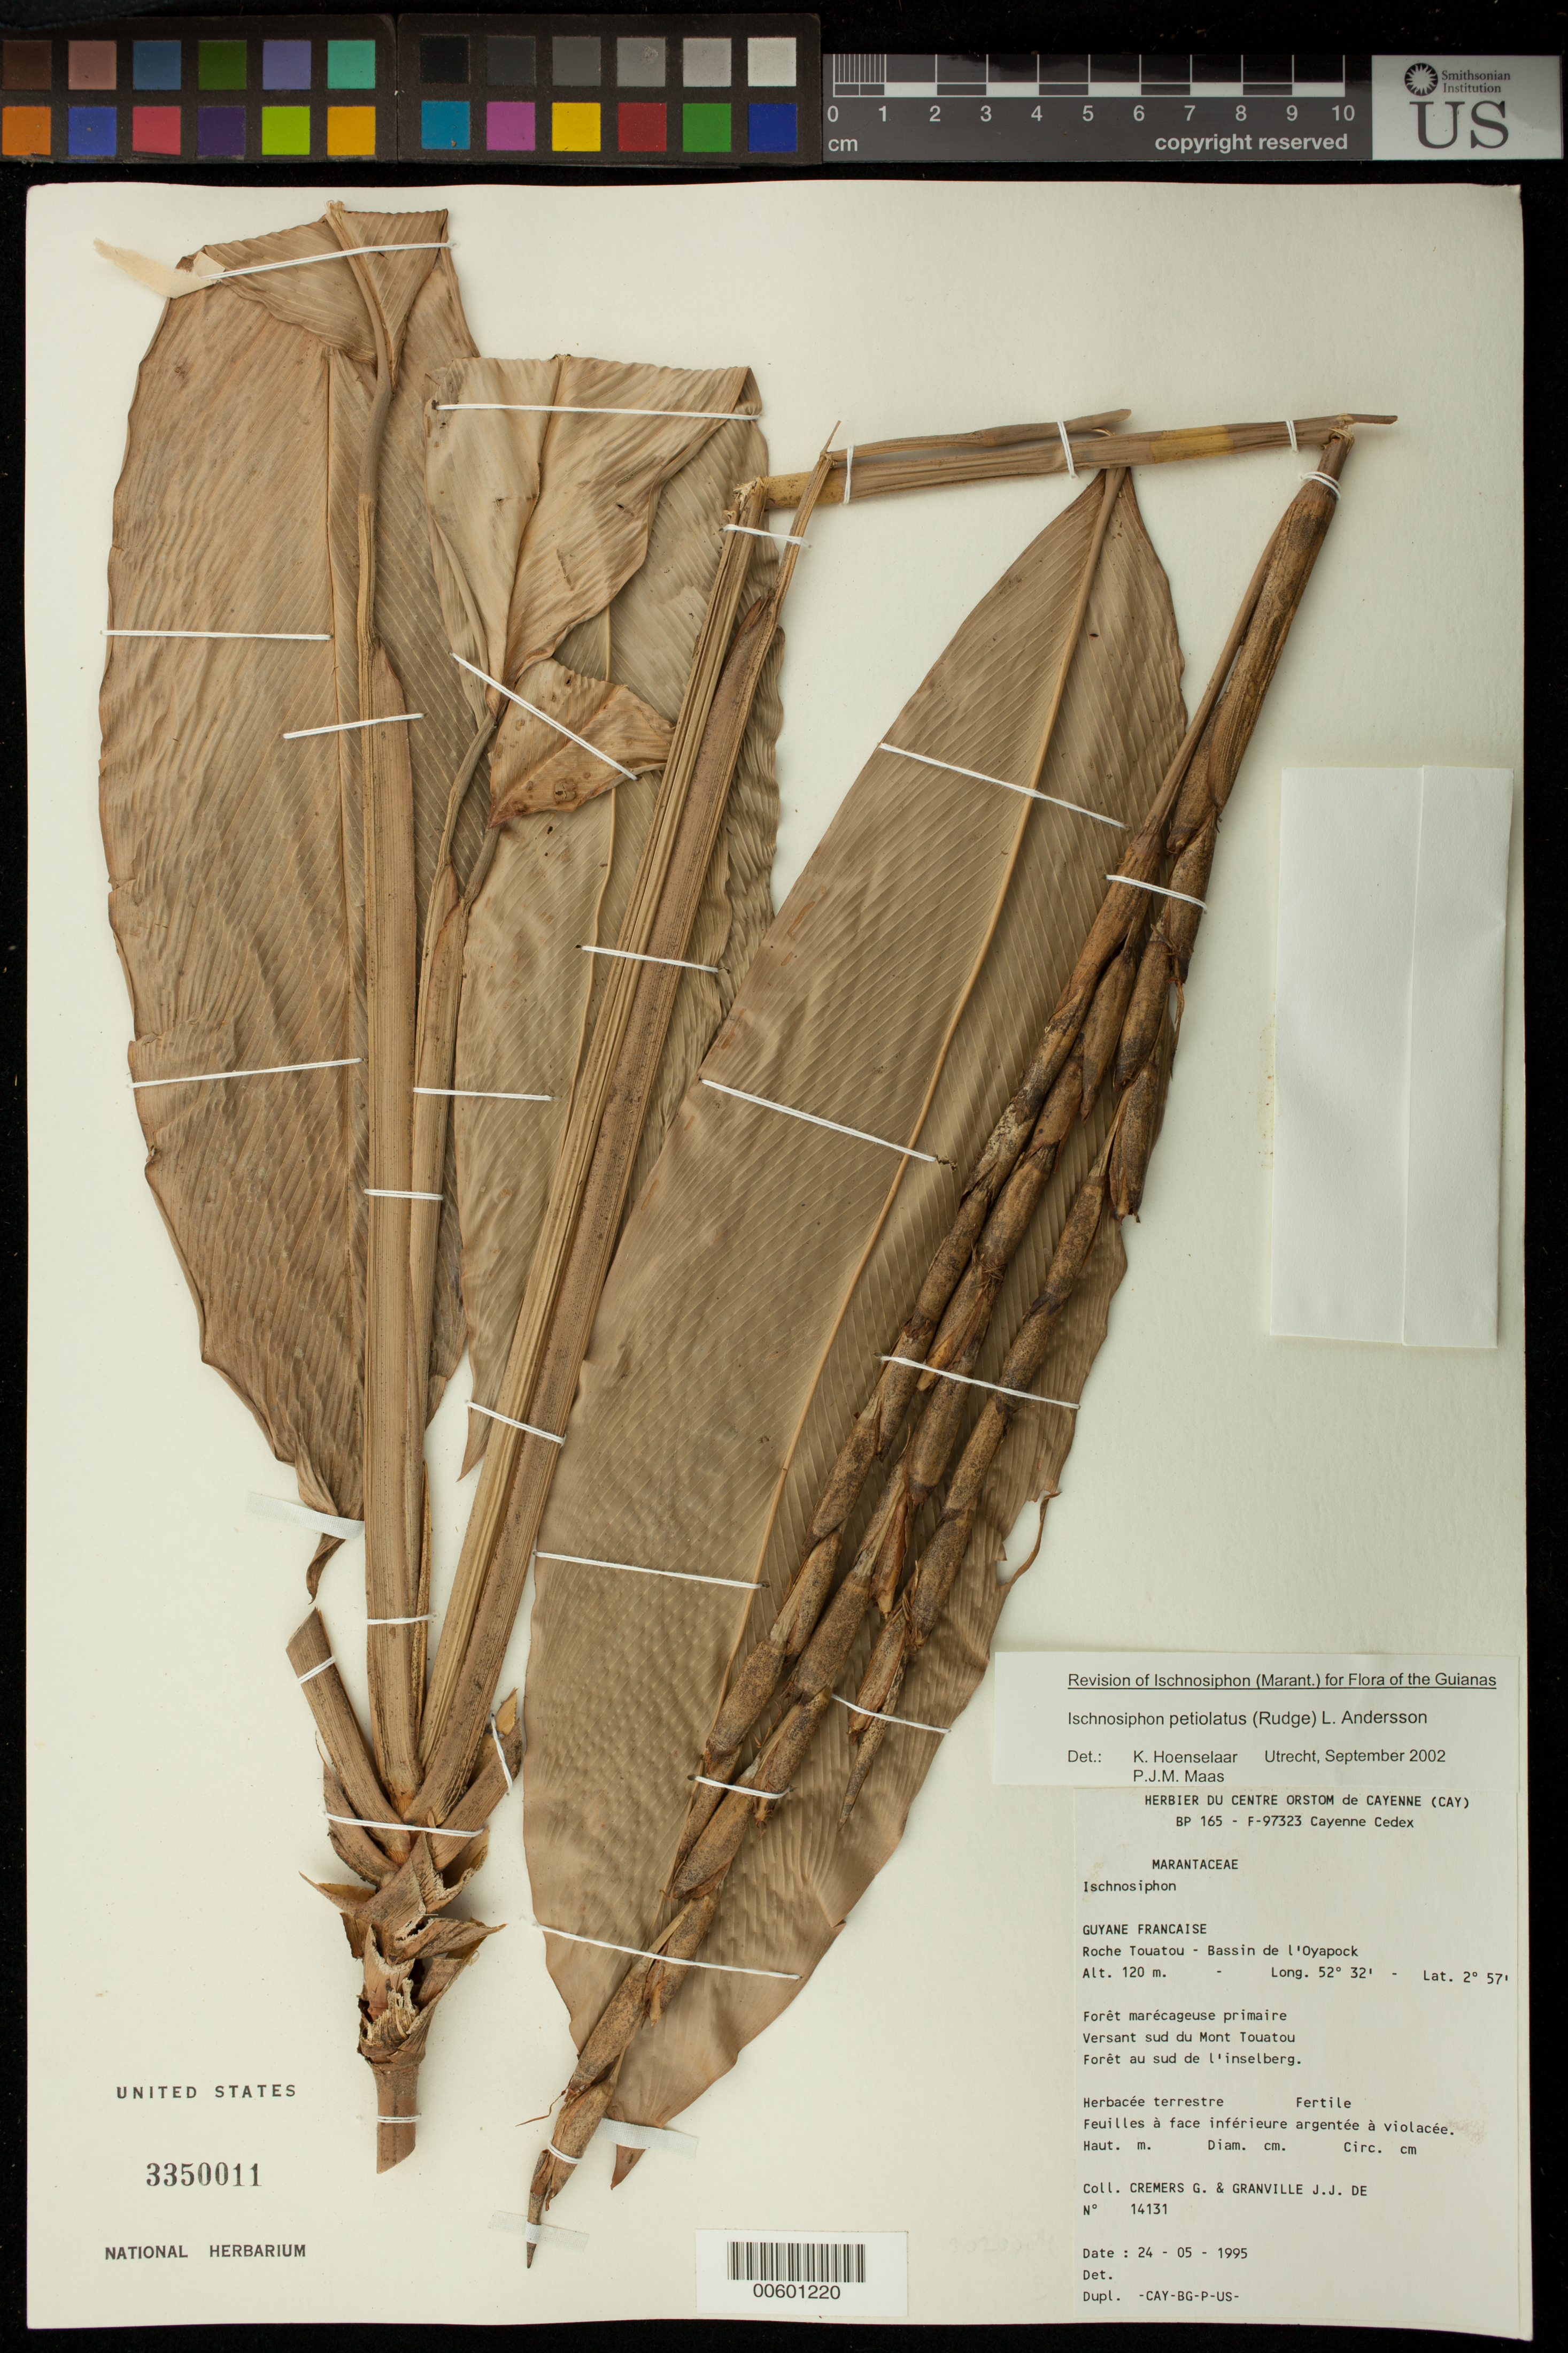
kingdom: Plantae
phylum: Tracheophyta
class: Liliopsida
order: Zingiberales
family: Marantaceae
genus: Ischnosiphon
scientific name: Ischnosiphon petiolatus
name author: (Rudge) L. Andersson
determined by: Hoenselaar, K.; Maas, P. J.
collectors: G. Cremers & J.-J. de Granville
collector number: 14131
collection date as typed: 24-May-95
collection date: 1995-05-24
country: French Guiana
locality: Roche Touatou, Bassin de l'Oyapock, versant sud du Mont Touatou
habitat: Marshy primary forest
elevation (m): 120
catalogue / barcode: US 3350011